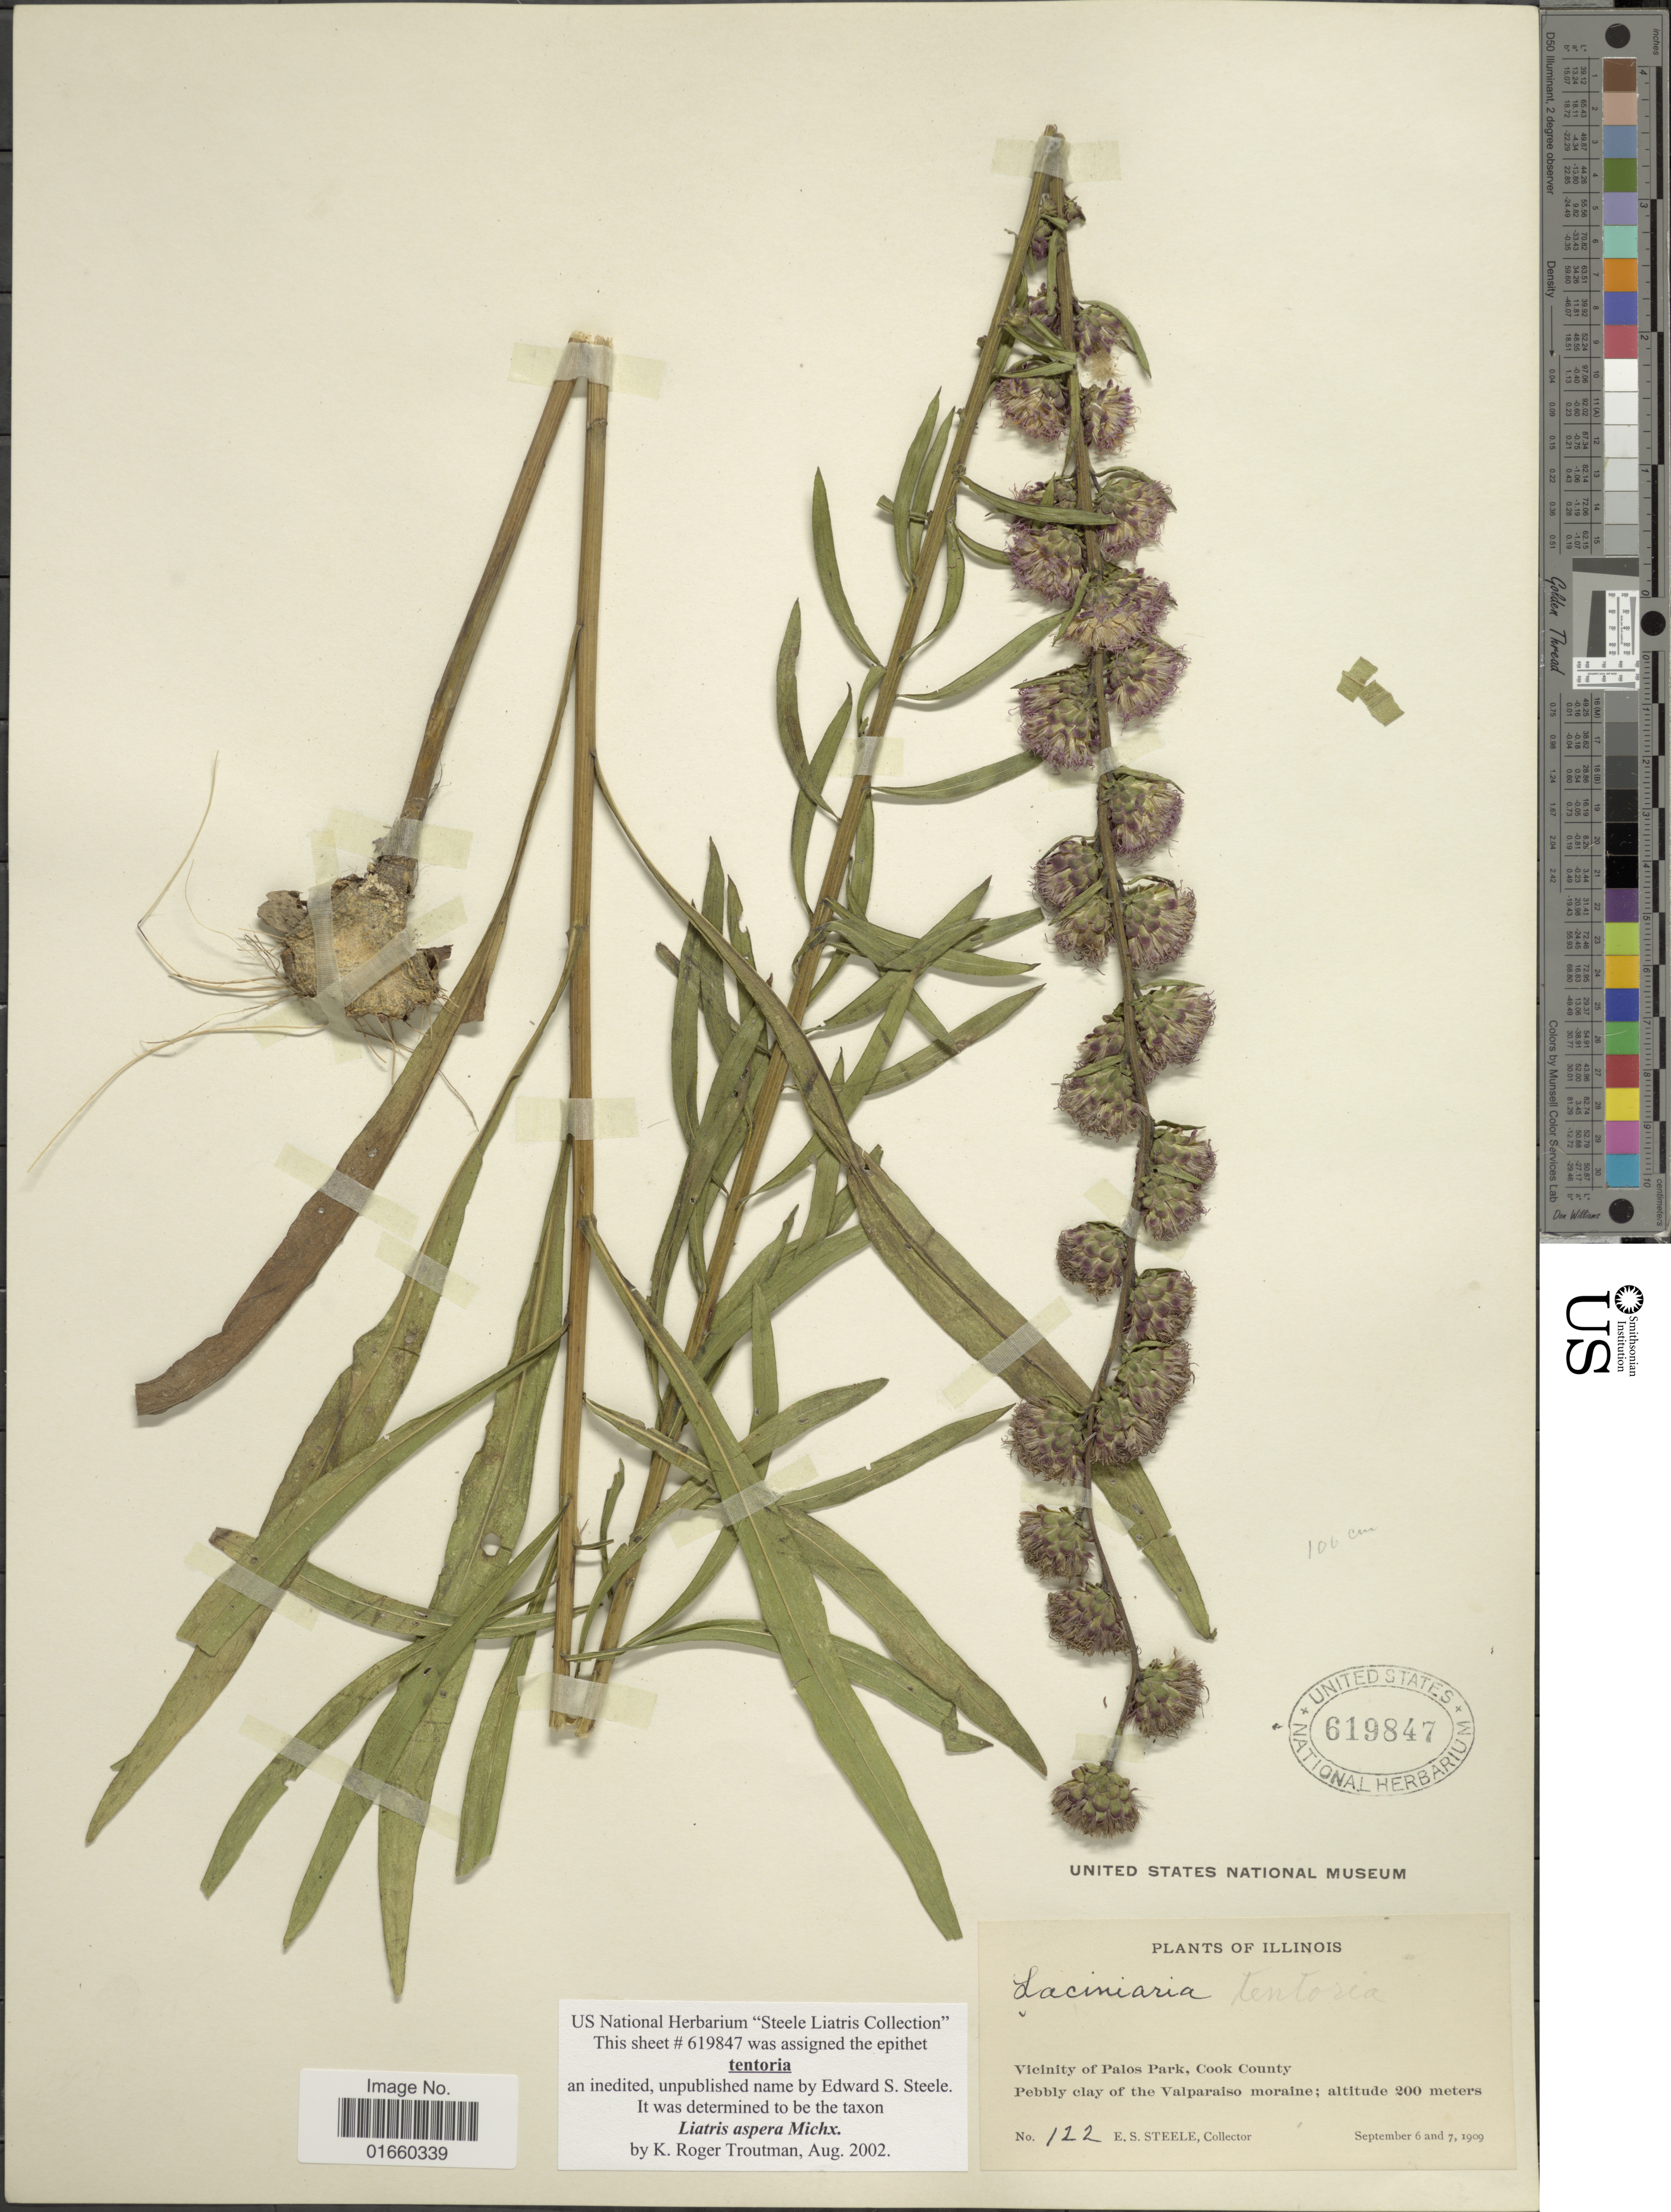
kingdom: Plantae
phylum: Tracheophyta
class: Magnoliopsida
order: Asterales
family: Asteraceae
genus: Liatris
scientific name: Liatris aspera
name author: Michx.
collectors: E. Steele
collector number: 122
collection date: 1909-09-06/1909-09-07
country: United States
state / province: Illinois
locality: Vicinity of Palos Park, Cook County, Pebbly Clay of the Valparaiso moraine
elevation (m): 200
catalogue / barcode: US 619847